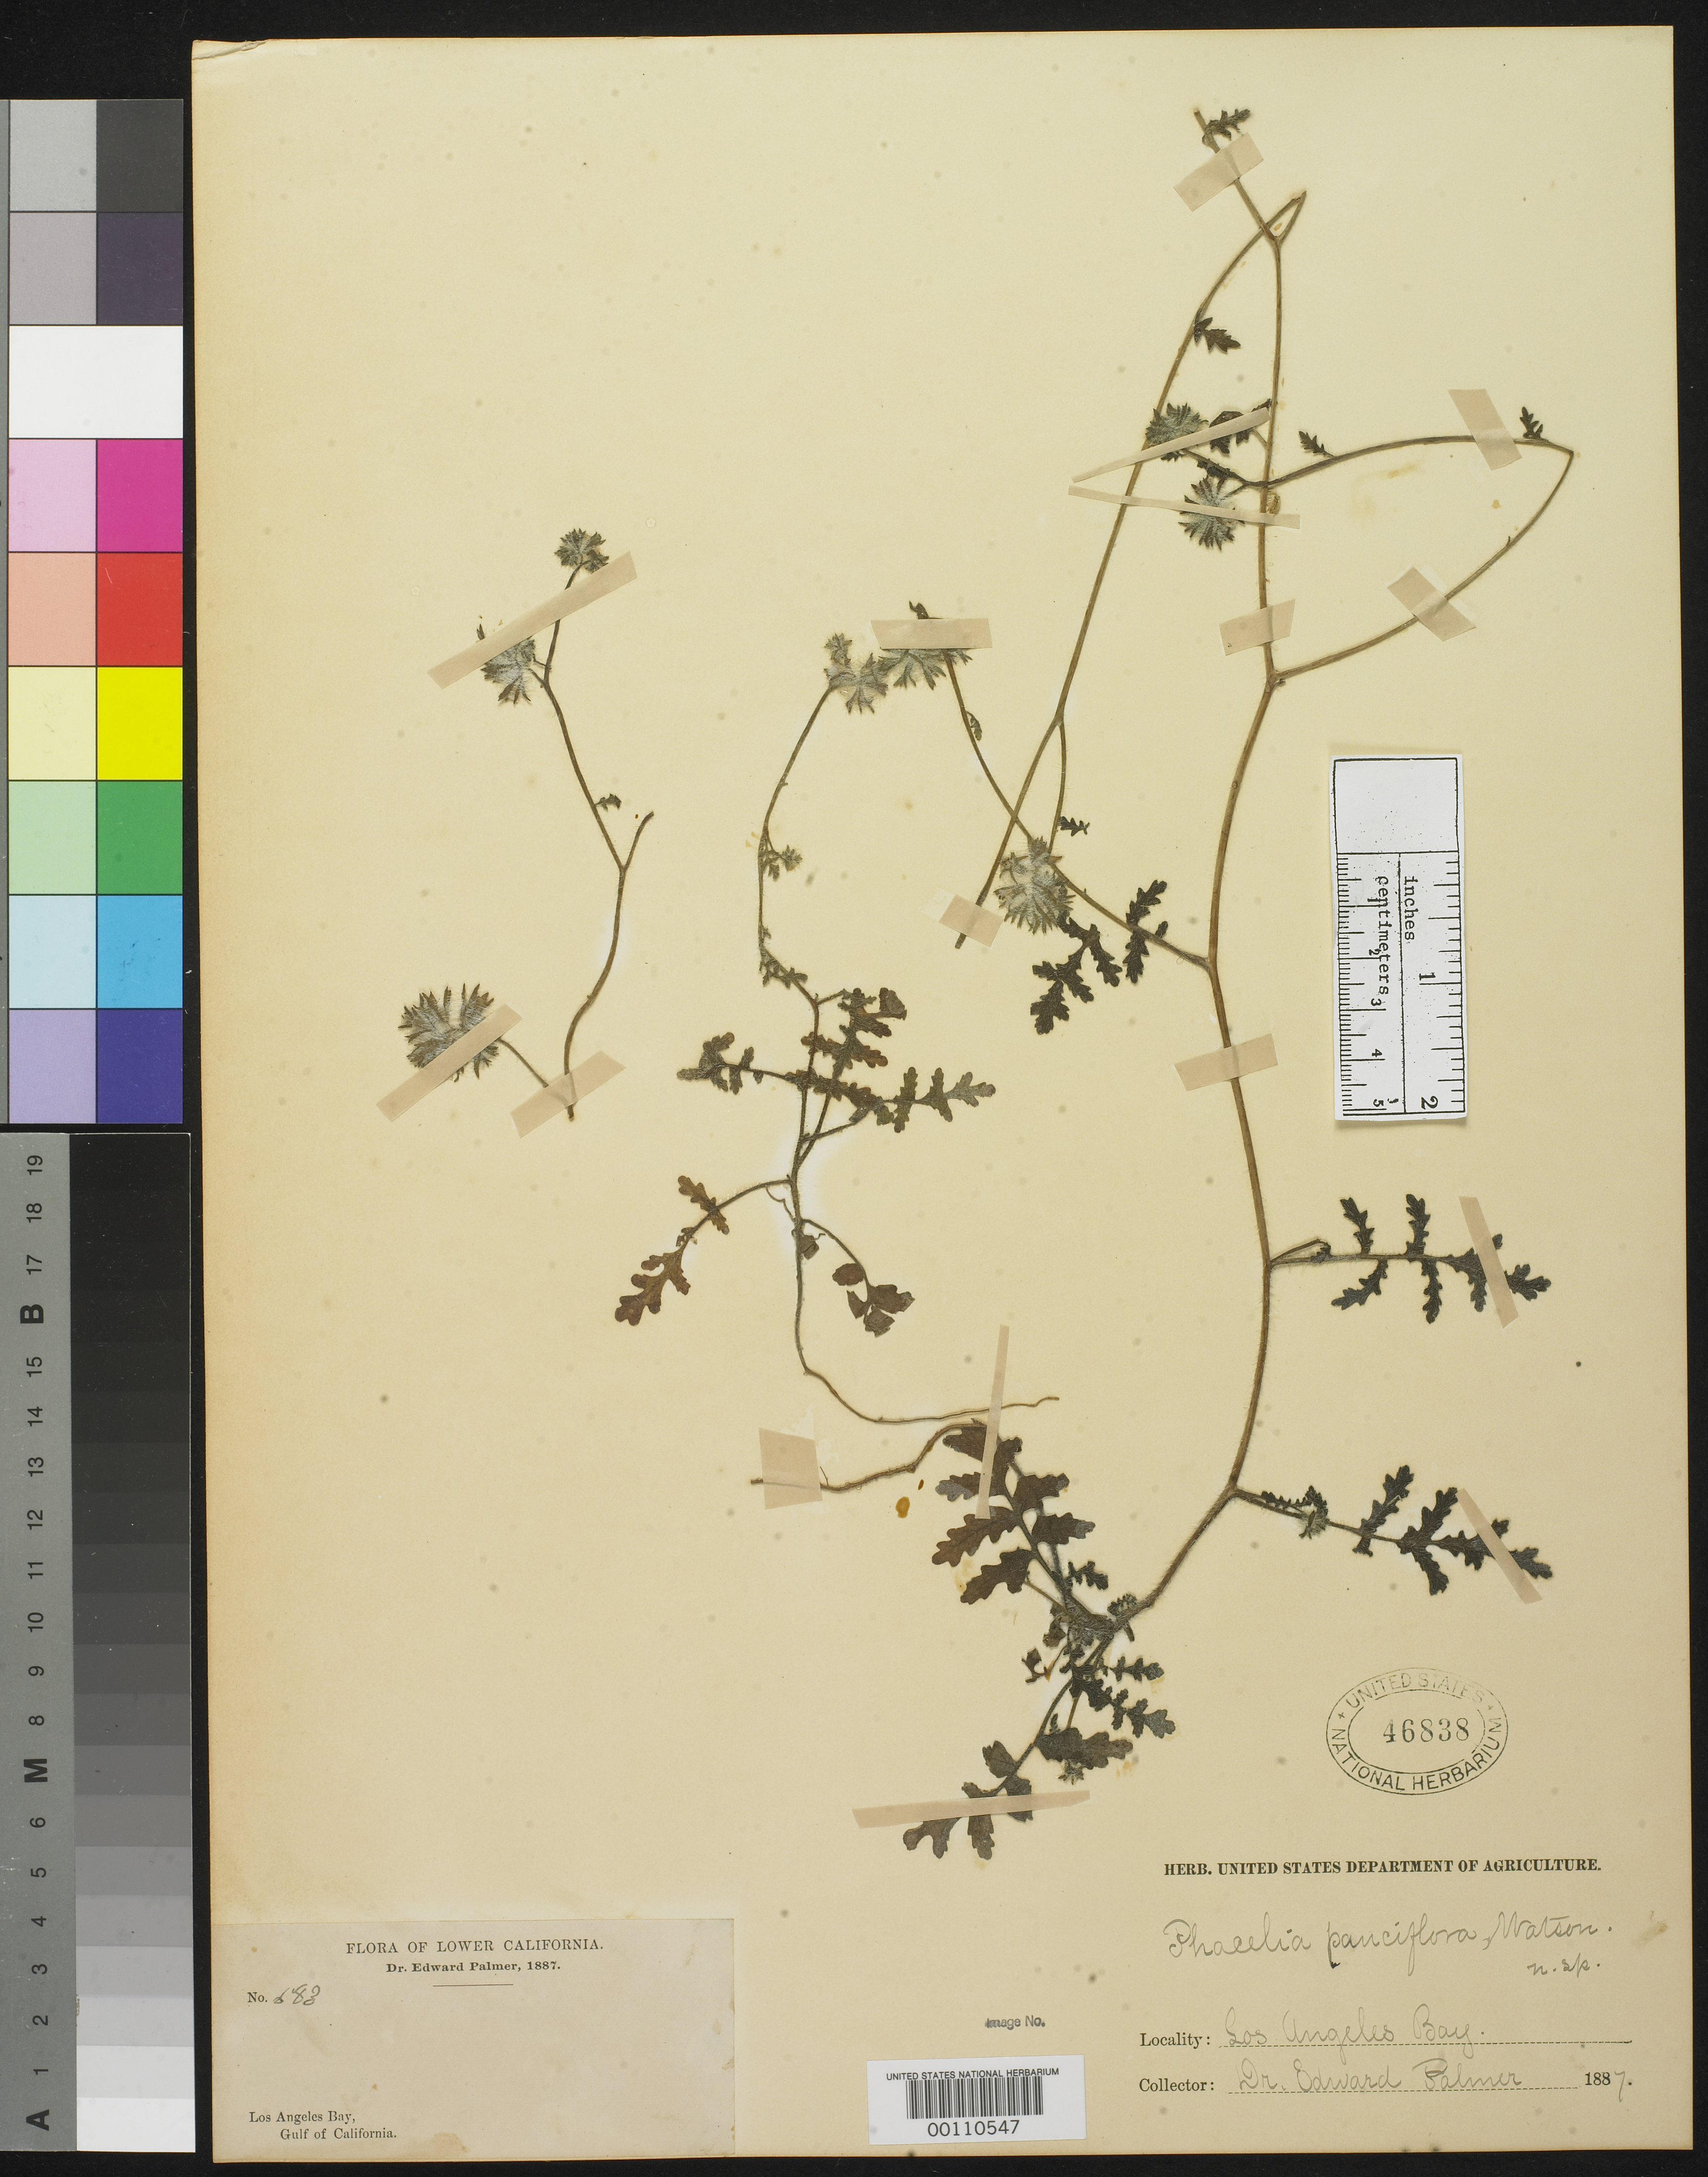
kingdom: Plantae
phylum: Tracheophyta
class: Magnoliopsida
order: Boraginales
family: Hydrophyllaceae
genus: Phacelia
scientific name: Phacelia pauciflora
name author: S. Watson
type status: Type Collection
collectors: E. Palmer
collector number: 583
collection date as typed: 1887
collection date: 1887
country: Mexico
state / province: Baja California Norte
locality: Los Angeles Bay.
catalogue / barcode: US 46838